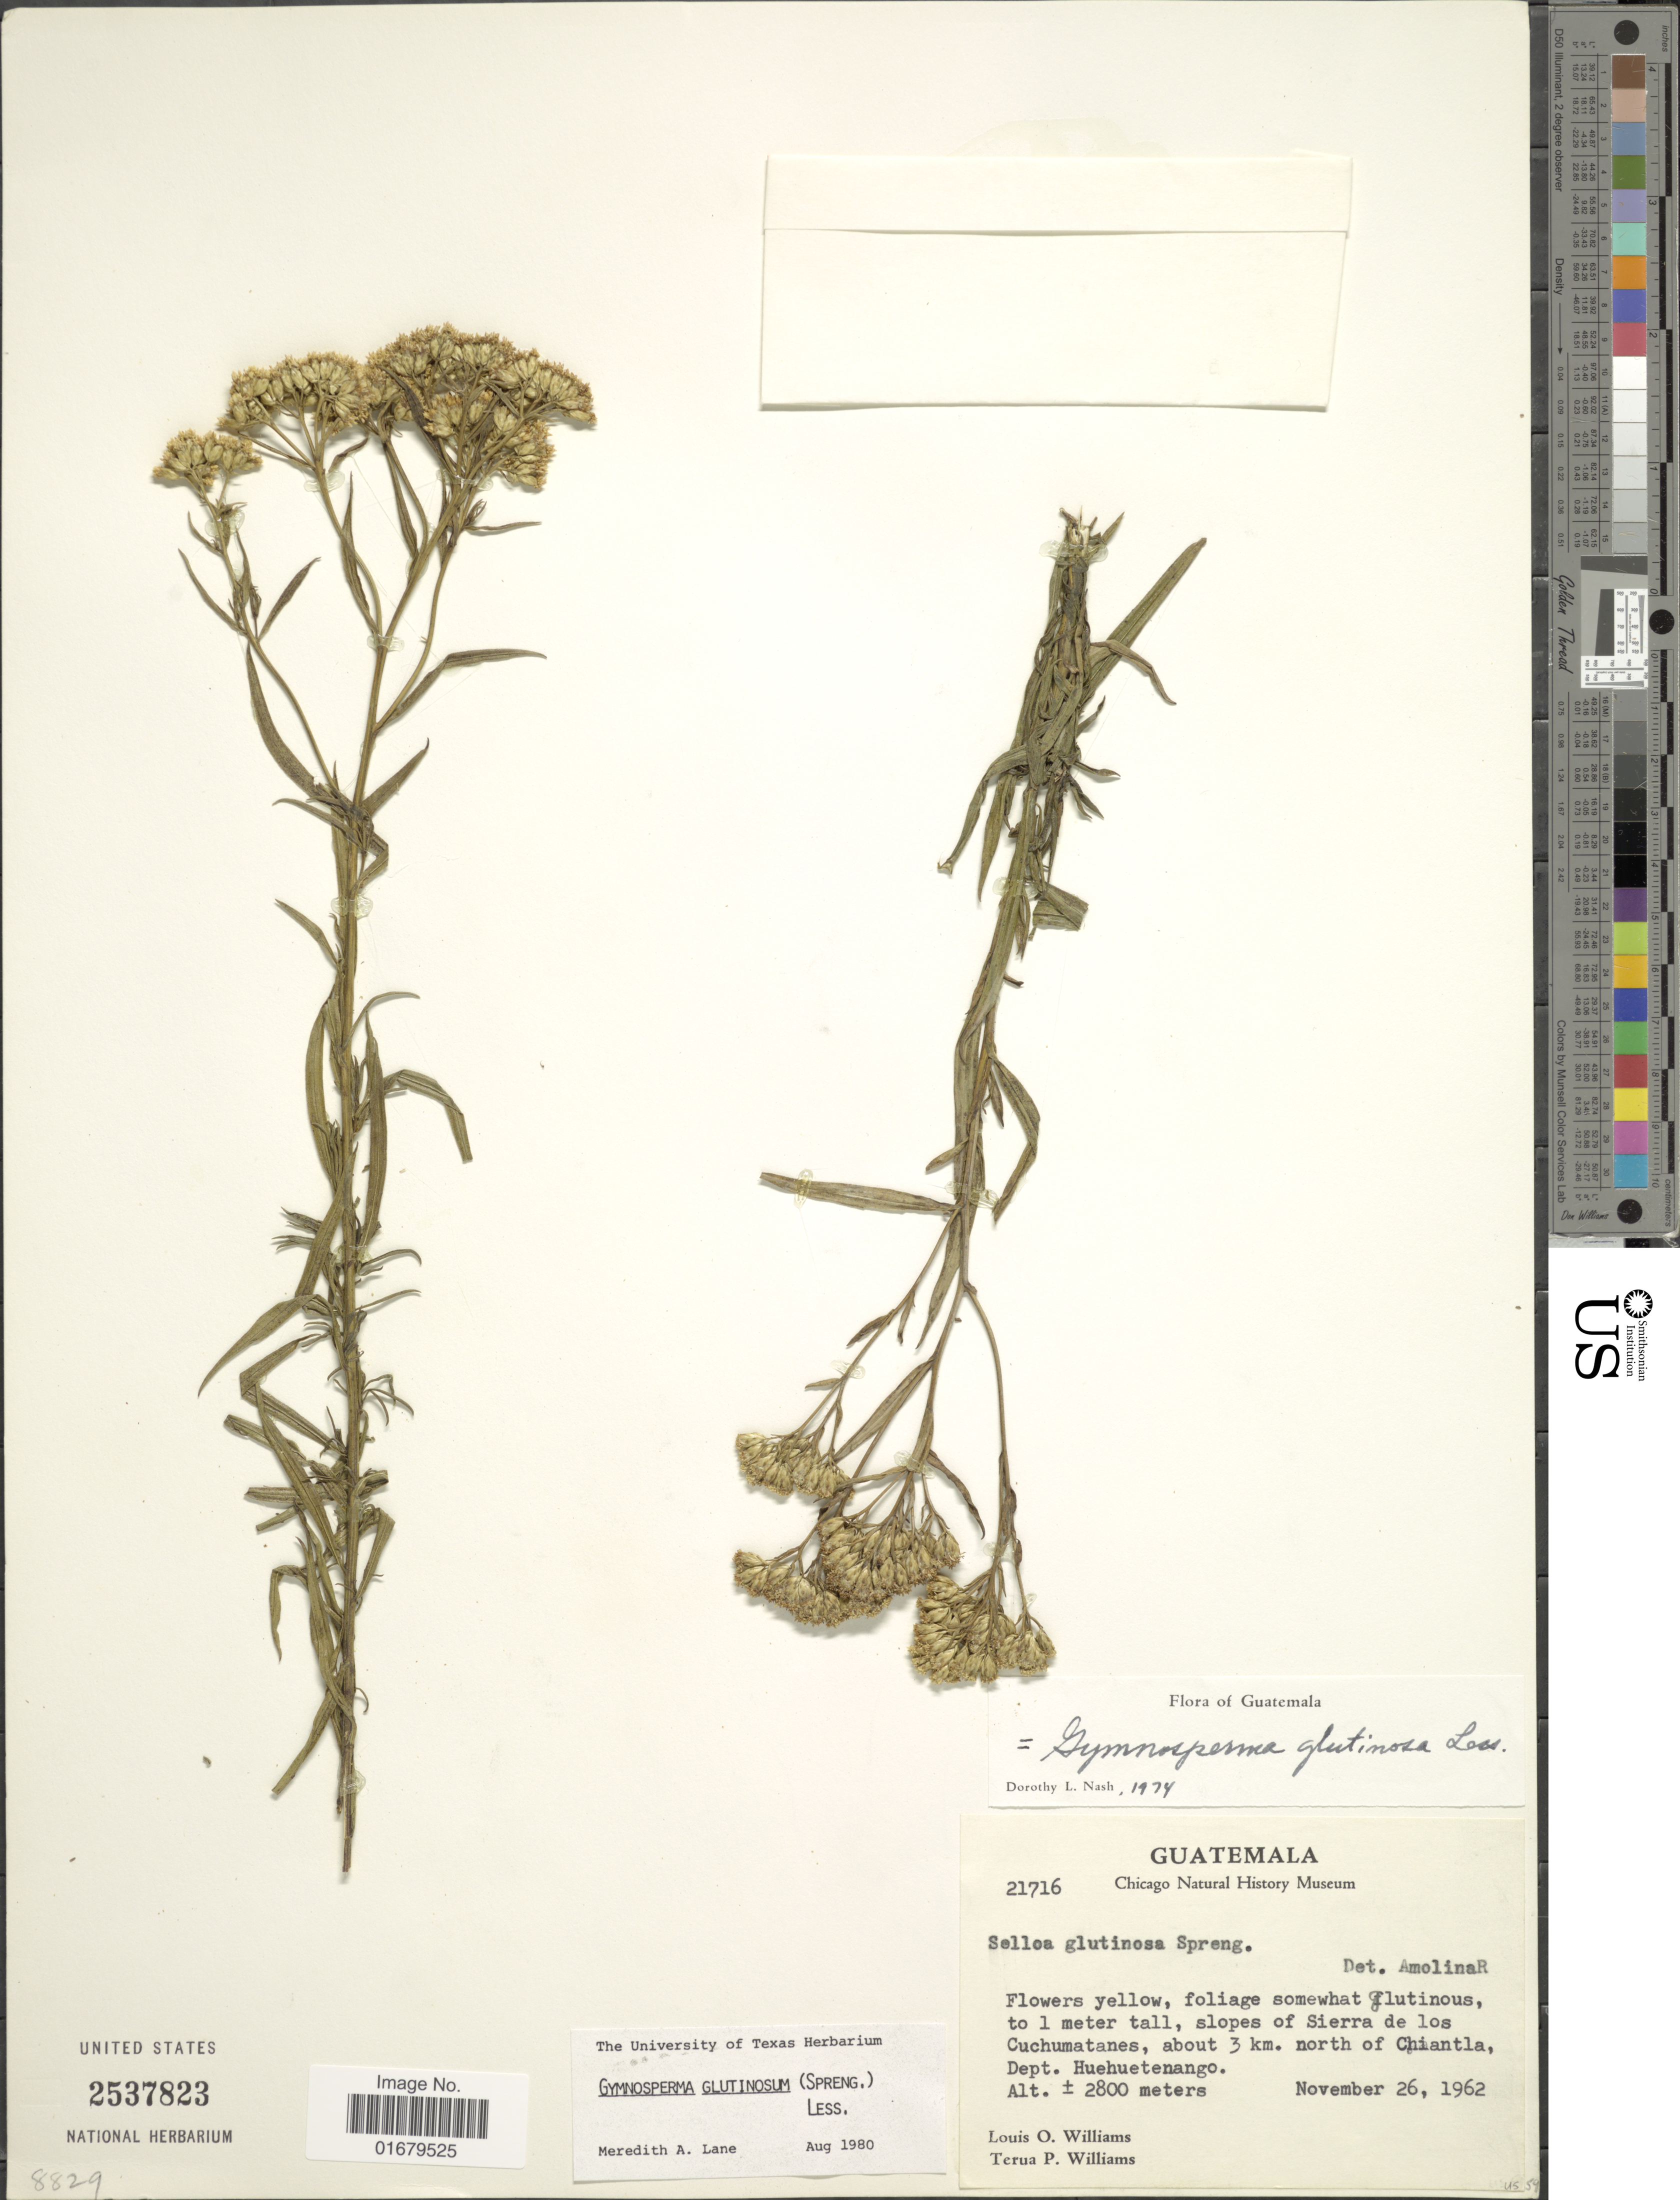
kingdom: Plantae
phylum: Tracheophyta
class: Magnoliopsida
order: Asterales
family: Asteraceae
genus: Gymnosperma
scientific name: Gymnosperma glutinosum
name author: (Spreng.) Less.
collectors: L. O. Williams & T. P. Williams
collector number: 21716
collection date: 1962-11-26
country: Guatemala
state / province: Huehuetenango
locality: Slopes of Sierra de los Cuchumatanes, about 3 km. north of Chiantla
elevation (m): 2800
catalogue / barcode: US 2537823